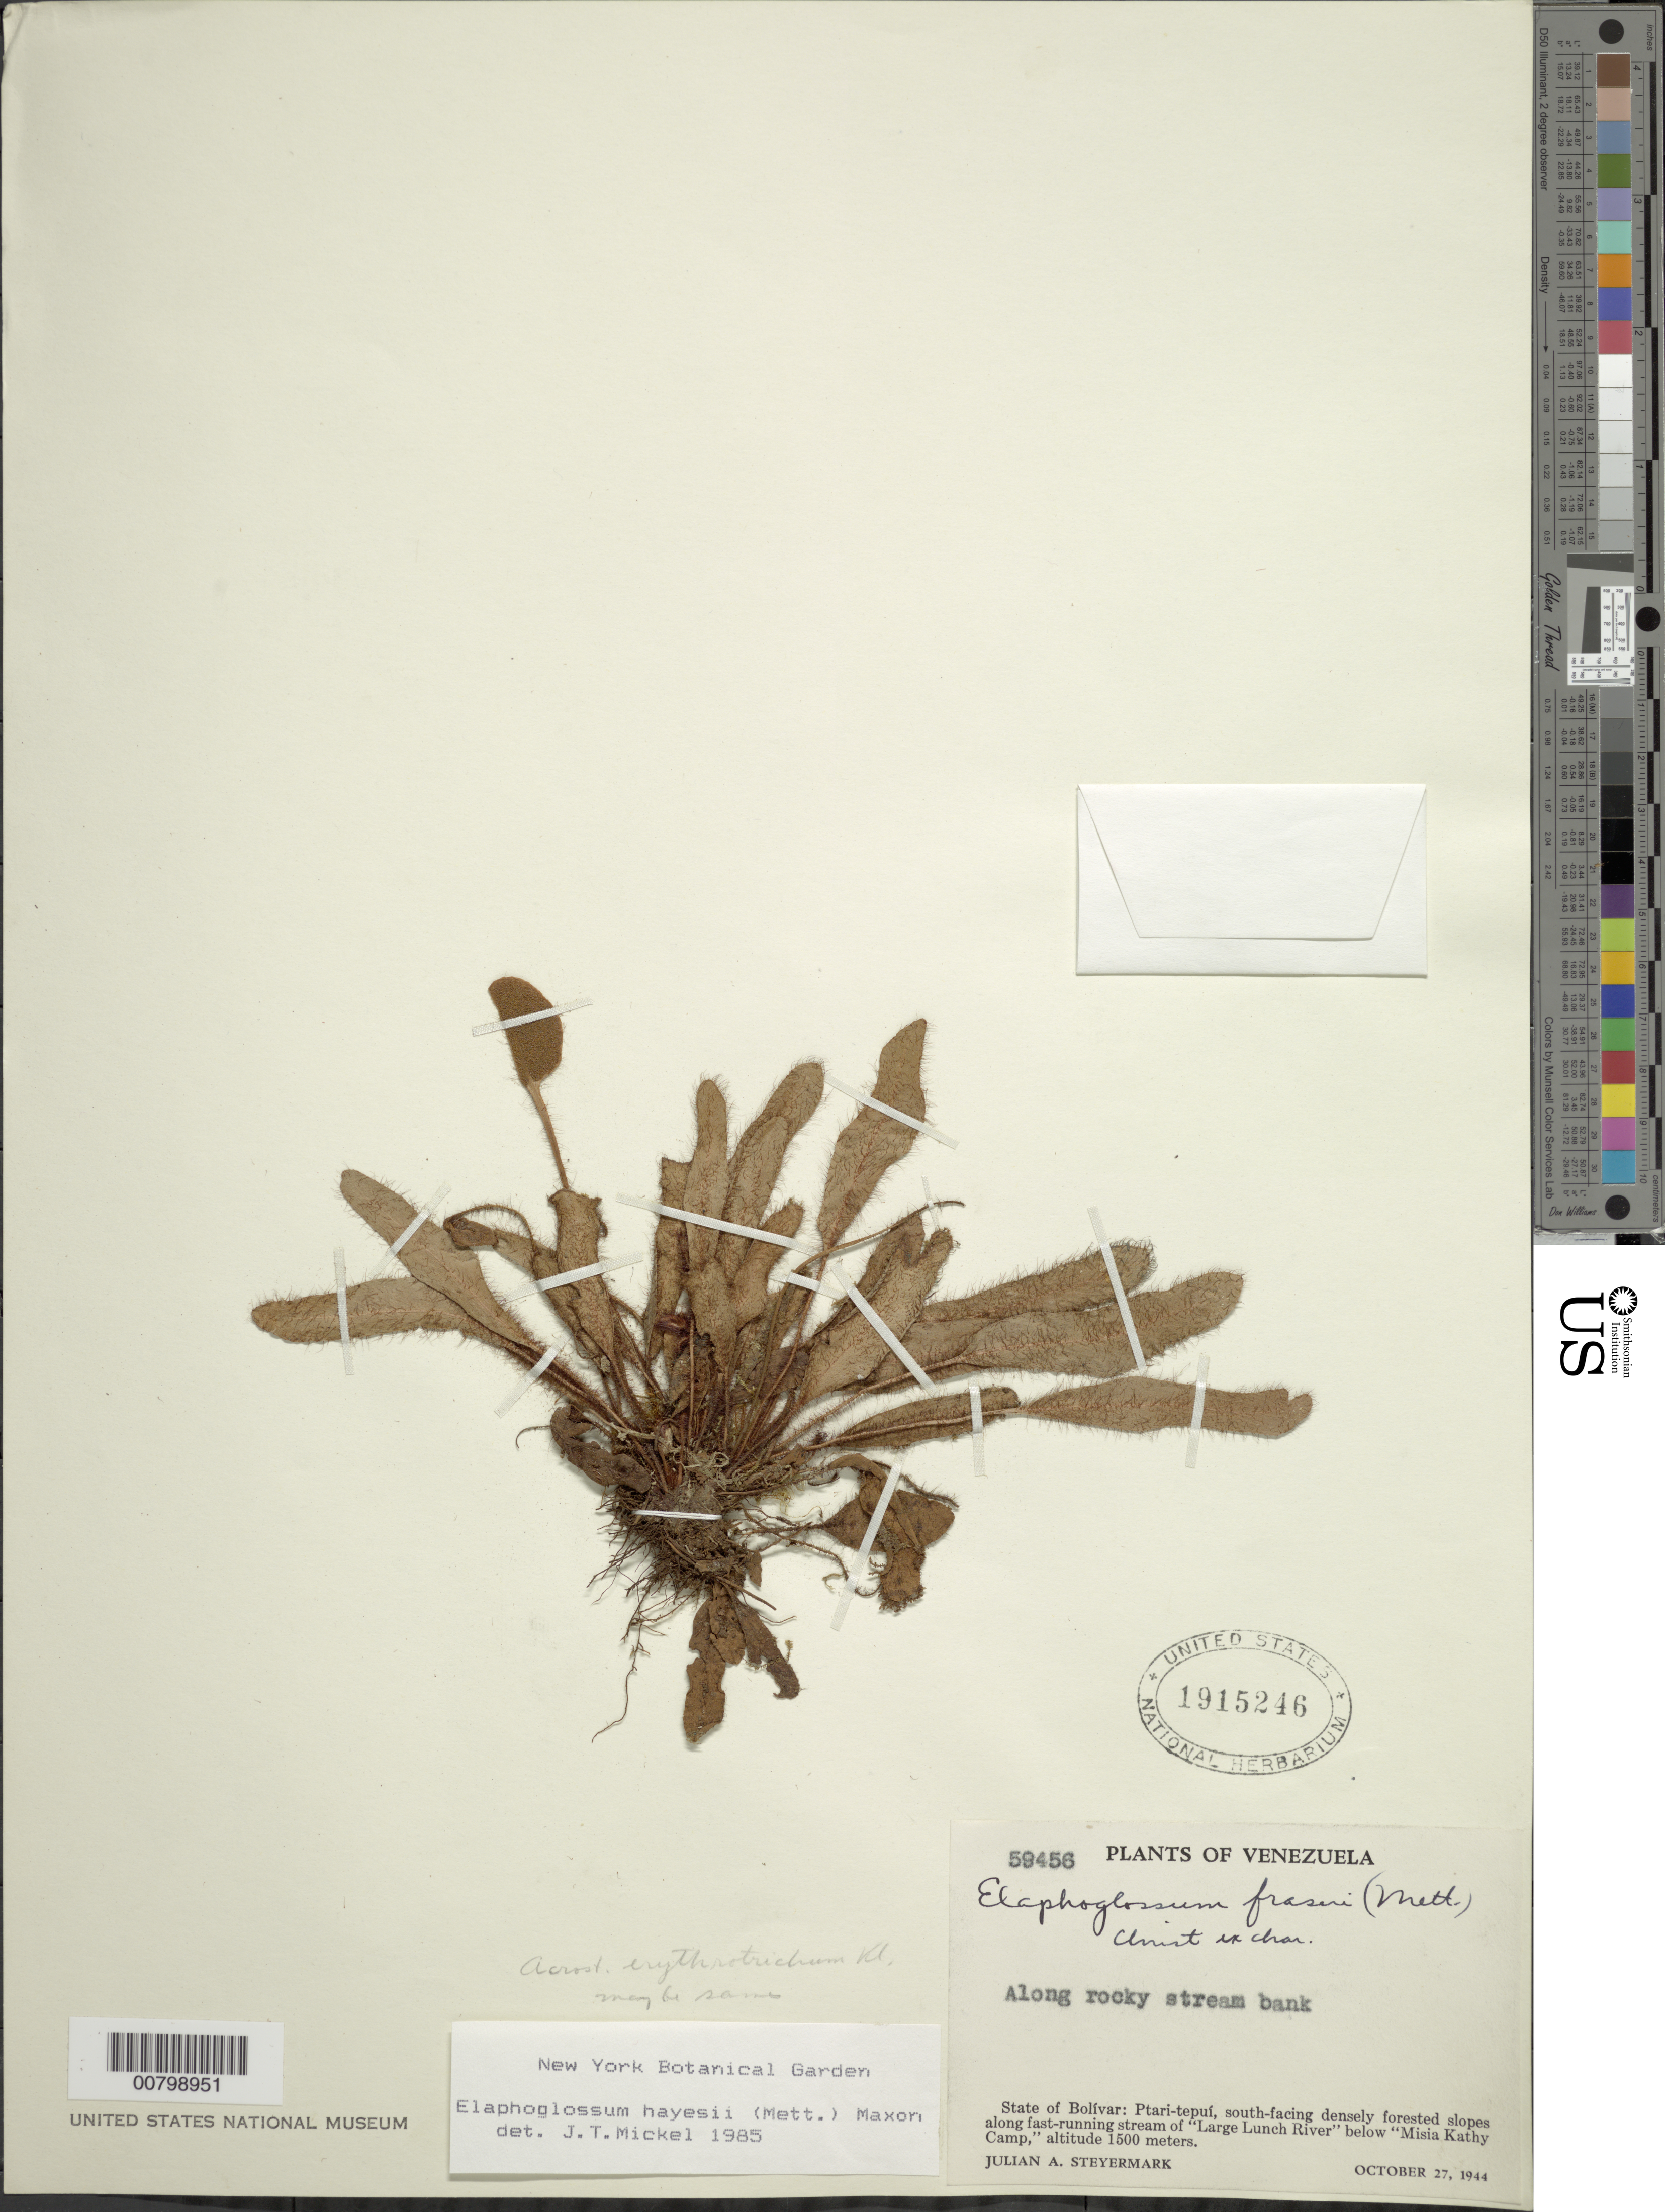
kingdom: Plantae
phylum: Tracheophyta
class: Polypodiopsida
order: Polypodiales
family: Dryopteridaceae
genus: Elaphoglossum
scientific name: Elaphoglossum hayesii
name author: (Mett. ex Kuhn) Maxon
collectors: J. Steyermark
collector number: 59456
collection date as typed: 27-Oct-44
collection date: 1944-10-27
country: Venezuela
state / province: Bolívar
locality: Ptari-tepuí, between "Large Lunch River" and "Misia Kathy Camp"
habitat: Along rocky stream bank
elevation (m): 1500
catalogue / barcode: US 1915246